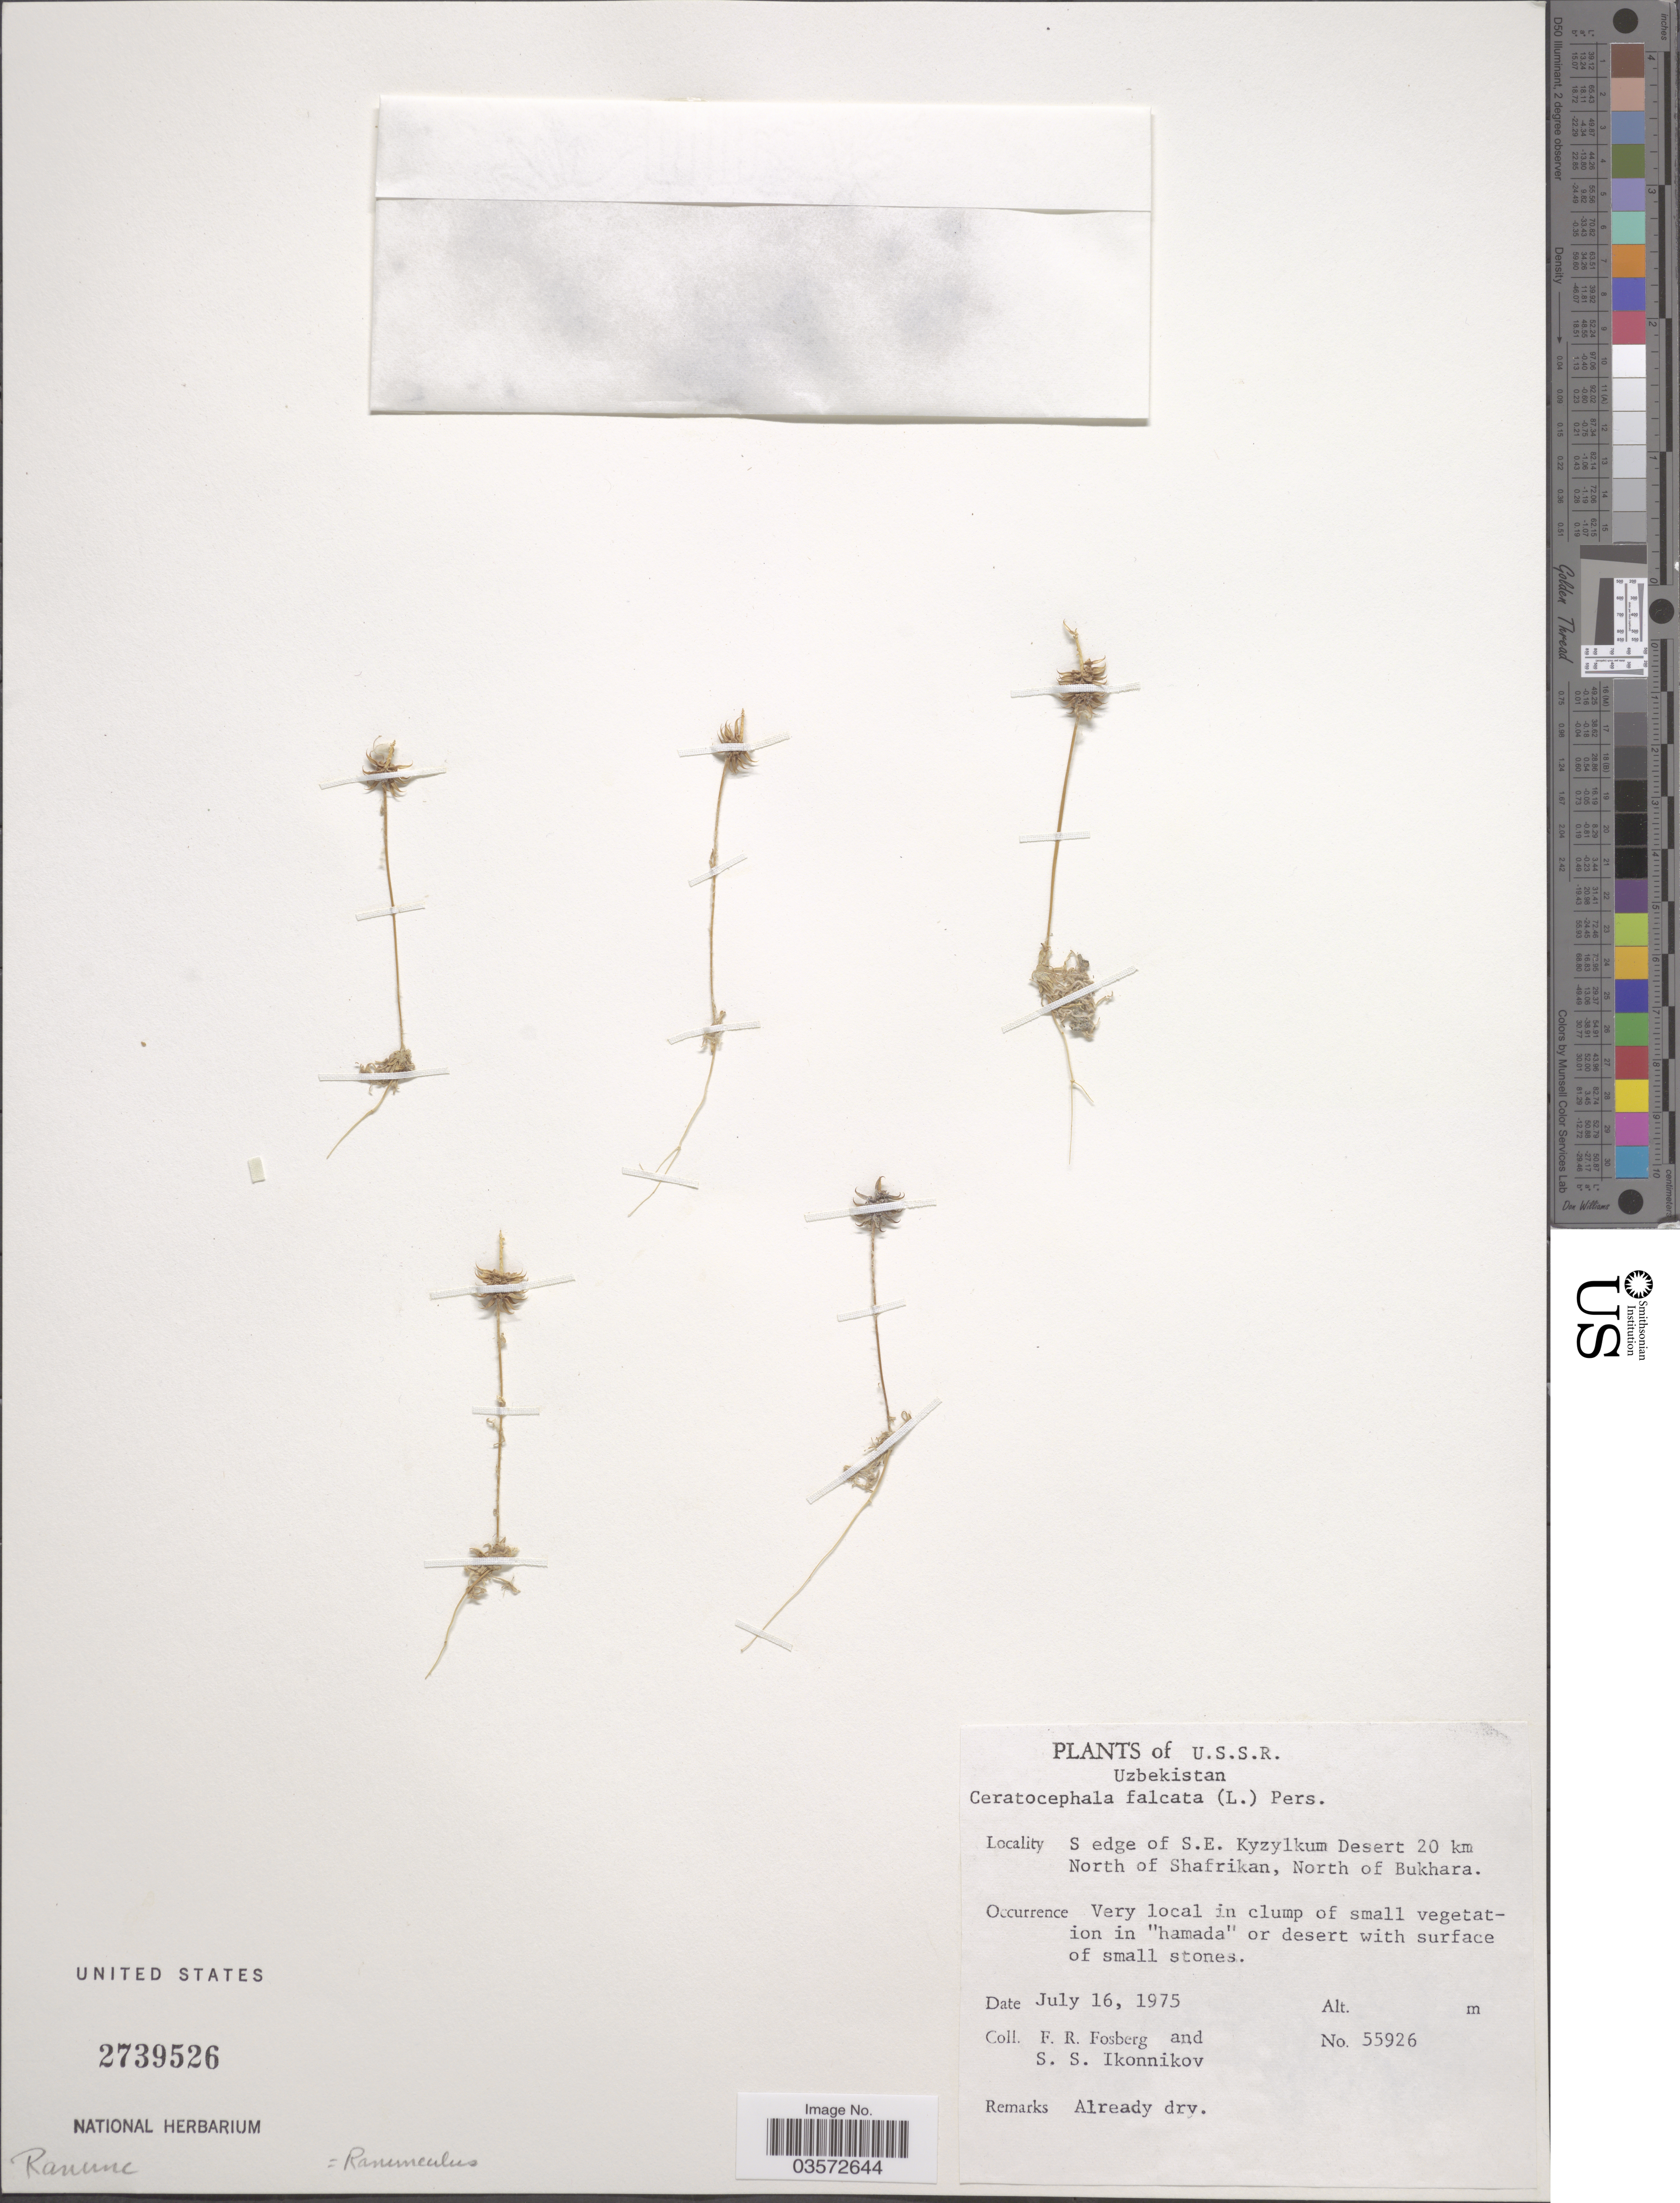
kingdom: Plantae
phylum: Tracheophyta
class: Magnoliopsida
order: Ranunculales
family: Ranunculaceae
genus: Ranunculus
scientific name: Ranunculus falcatus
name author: L.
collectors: F. R. Fosberg & S. Ikonnikov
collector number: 55926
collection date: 1975-07-16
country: Uzbekistan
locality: U.S.S.R. S edge of S.E. Kyzylkum Desert 20 km North of Shafrikan, North of Bukhara.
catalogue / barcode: US 2739526